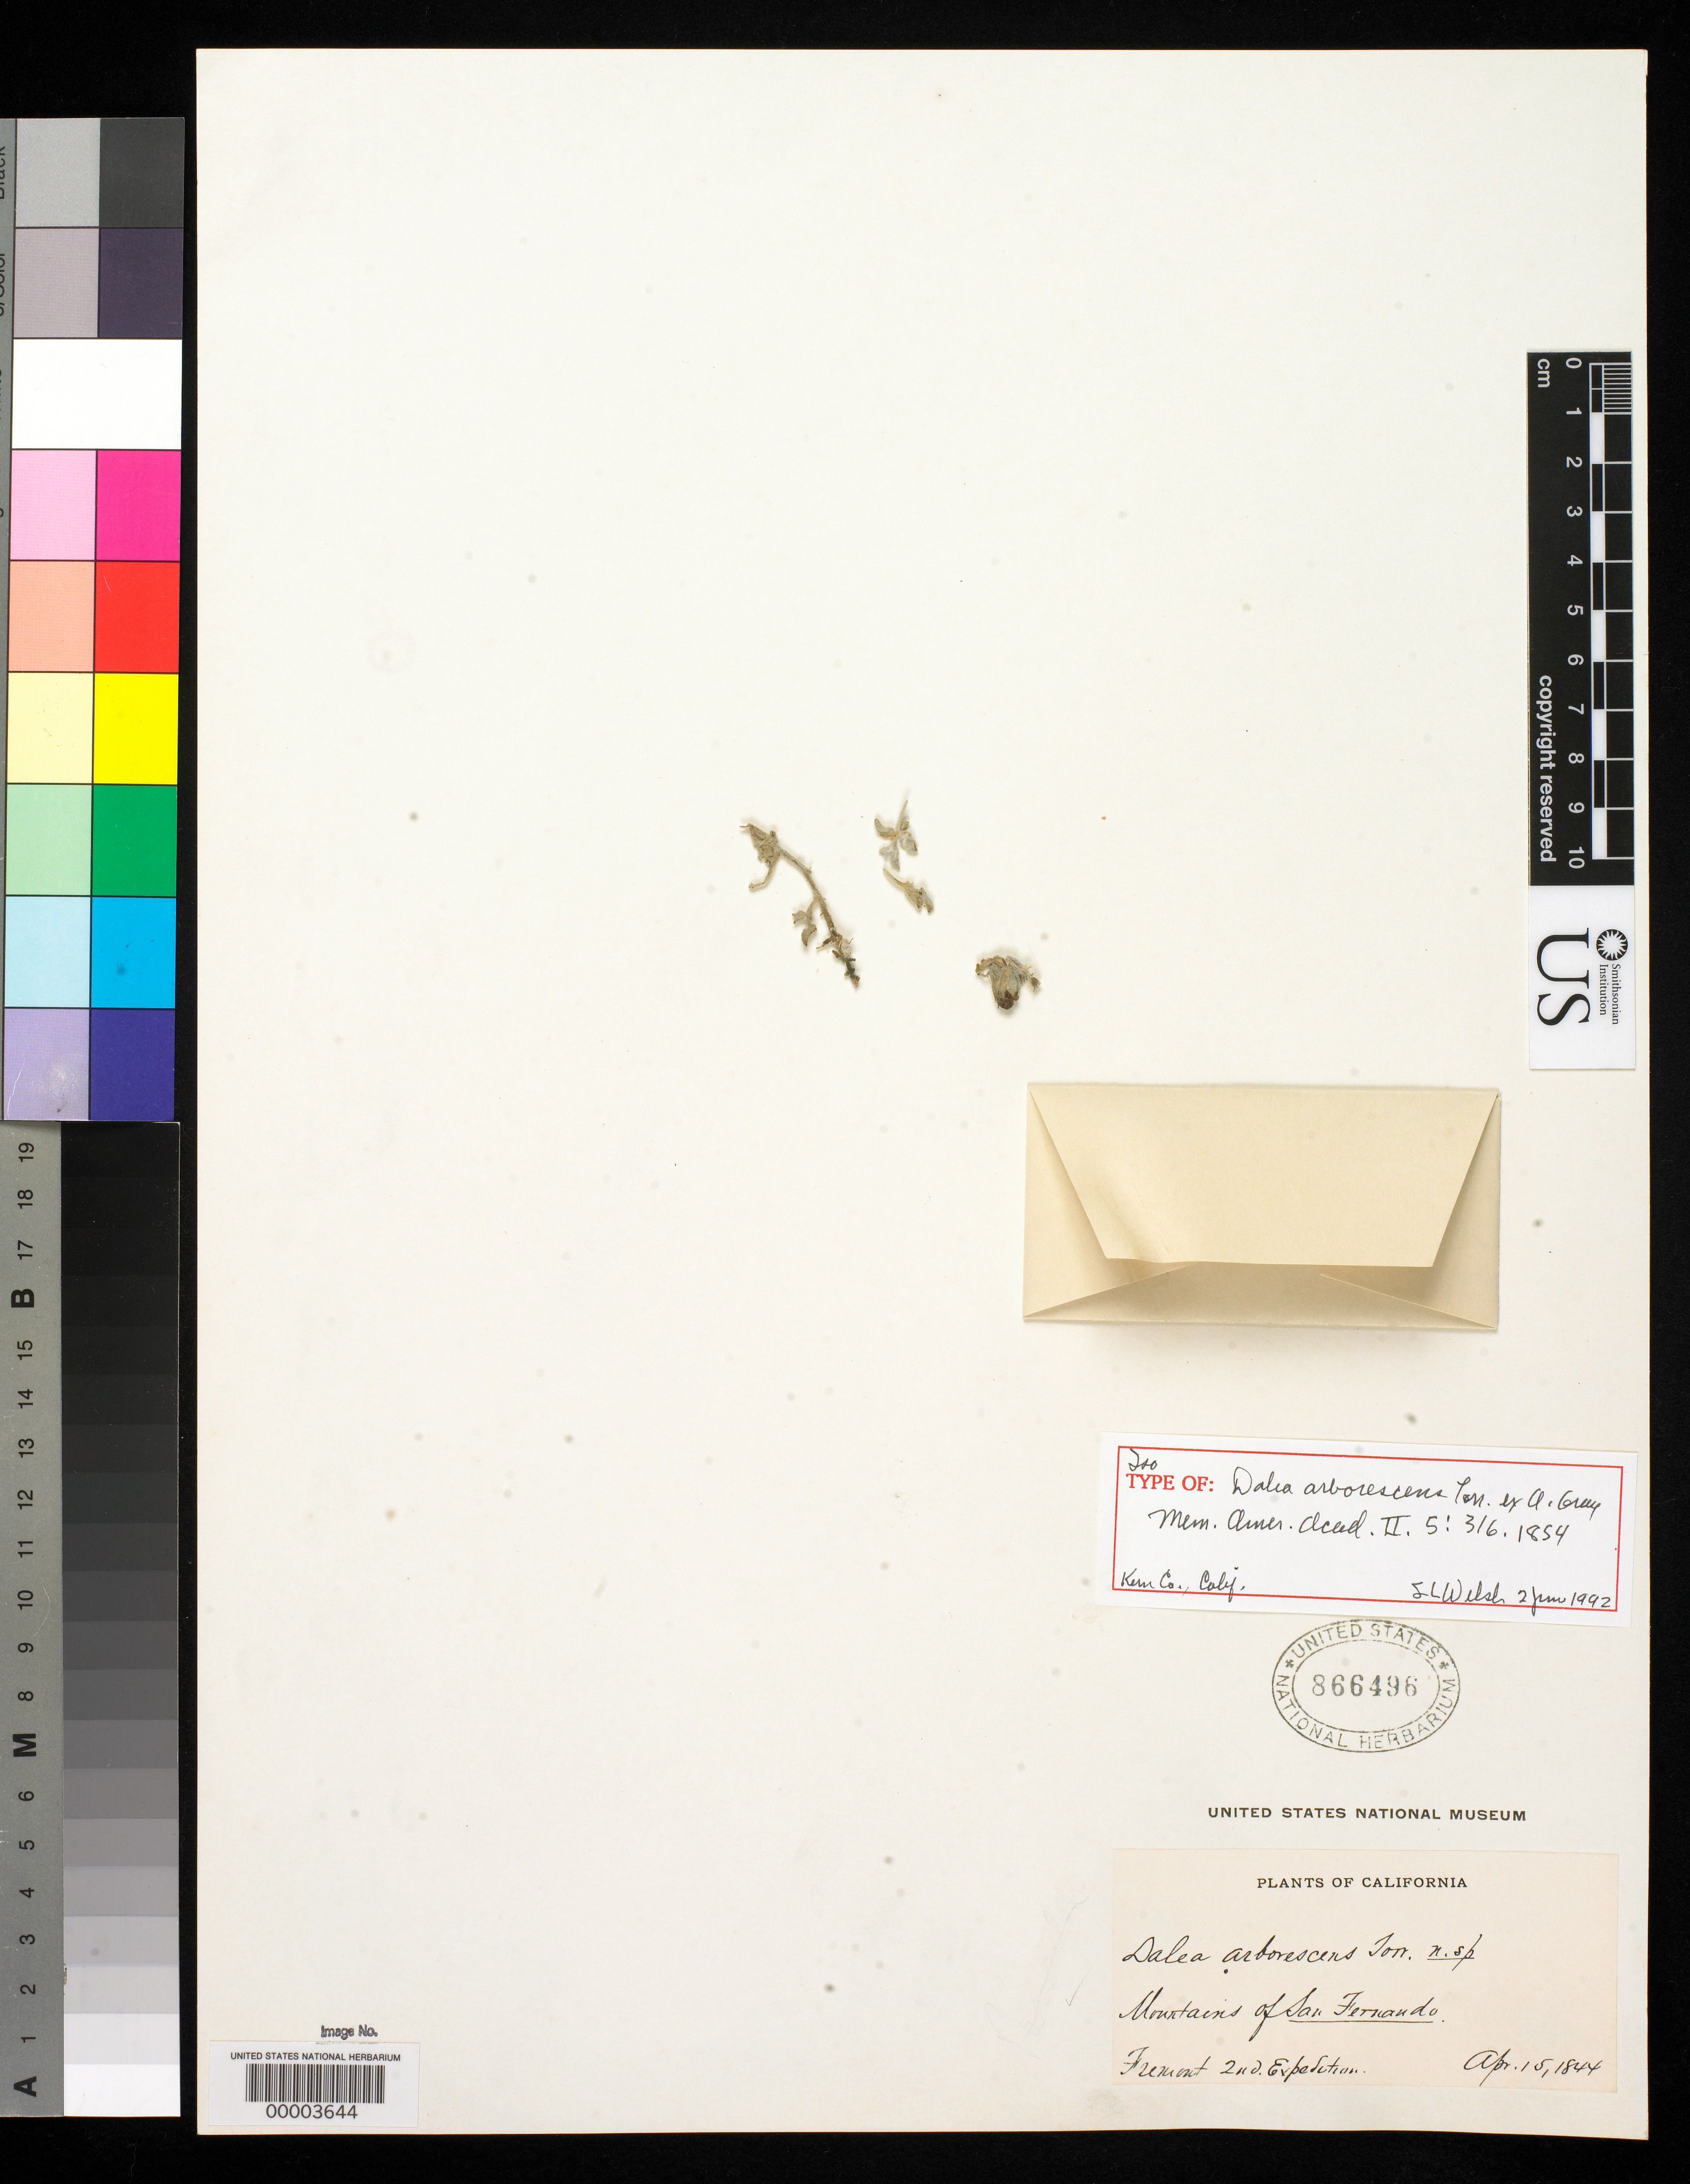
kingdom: Plantae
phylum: Tracheophyta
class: Magnoliopsida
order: Fabales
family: Fabaceae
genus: Dalea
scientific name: Dalea arborescens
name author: Torr. ex A. Gray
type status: Isotype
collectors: J. C. Frémont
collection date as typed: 15 Apr 1844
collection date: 1844-04-15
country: United States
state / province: California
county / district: Los Angeles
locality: Mountains of San Fernando.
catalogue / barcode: US 866496